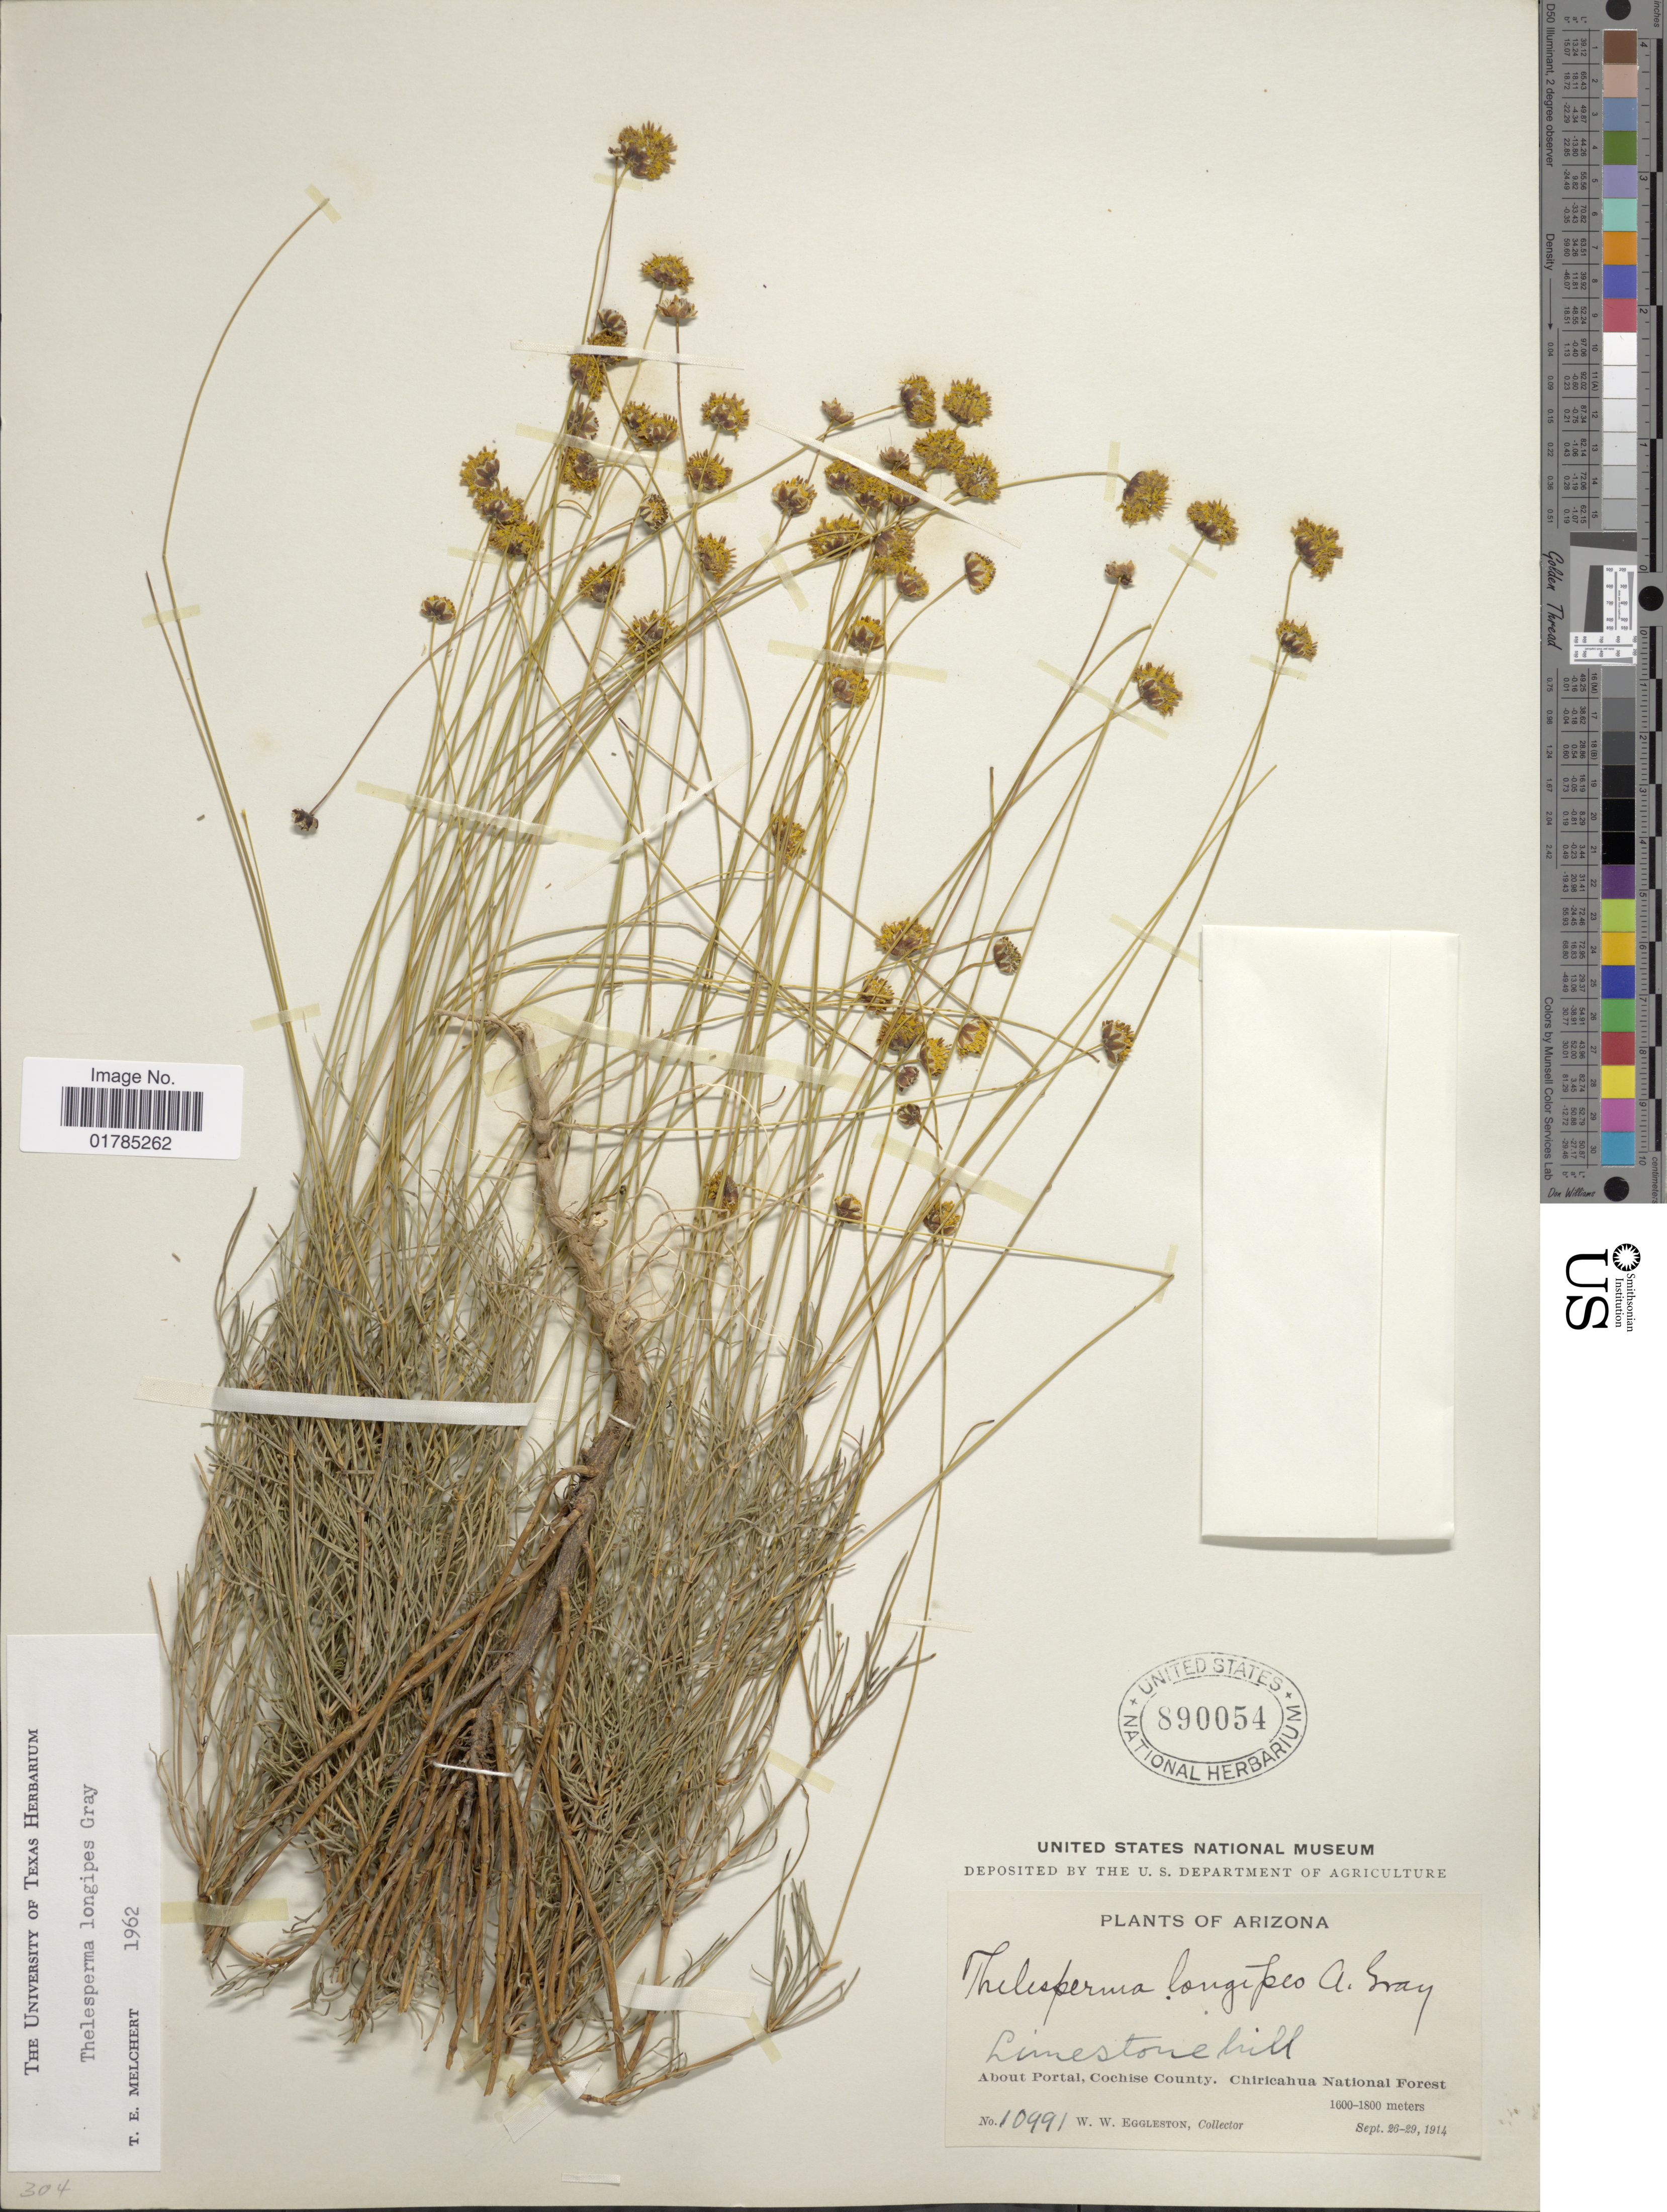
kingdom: Plantae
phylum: Tracheophyta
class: Magnoliopsida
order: Asterales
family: Asteraceae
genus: Thelesperma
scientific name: Thelesperma longipes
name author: A. Gray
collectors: W. W. Eggleston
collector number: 10991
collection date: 1914-09-26/1914-09-29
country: United States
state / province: Arizona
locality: About Portal, Cochise County, Chiricahua National Forest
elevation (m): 1600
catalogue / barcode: US 890054